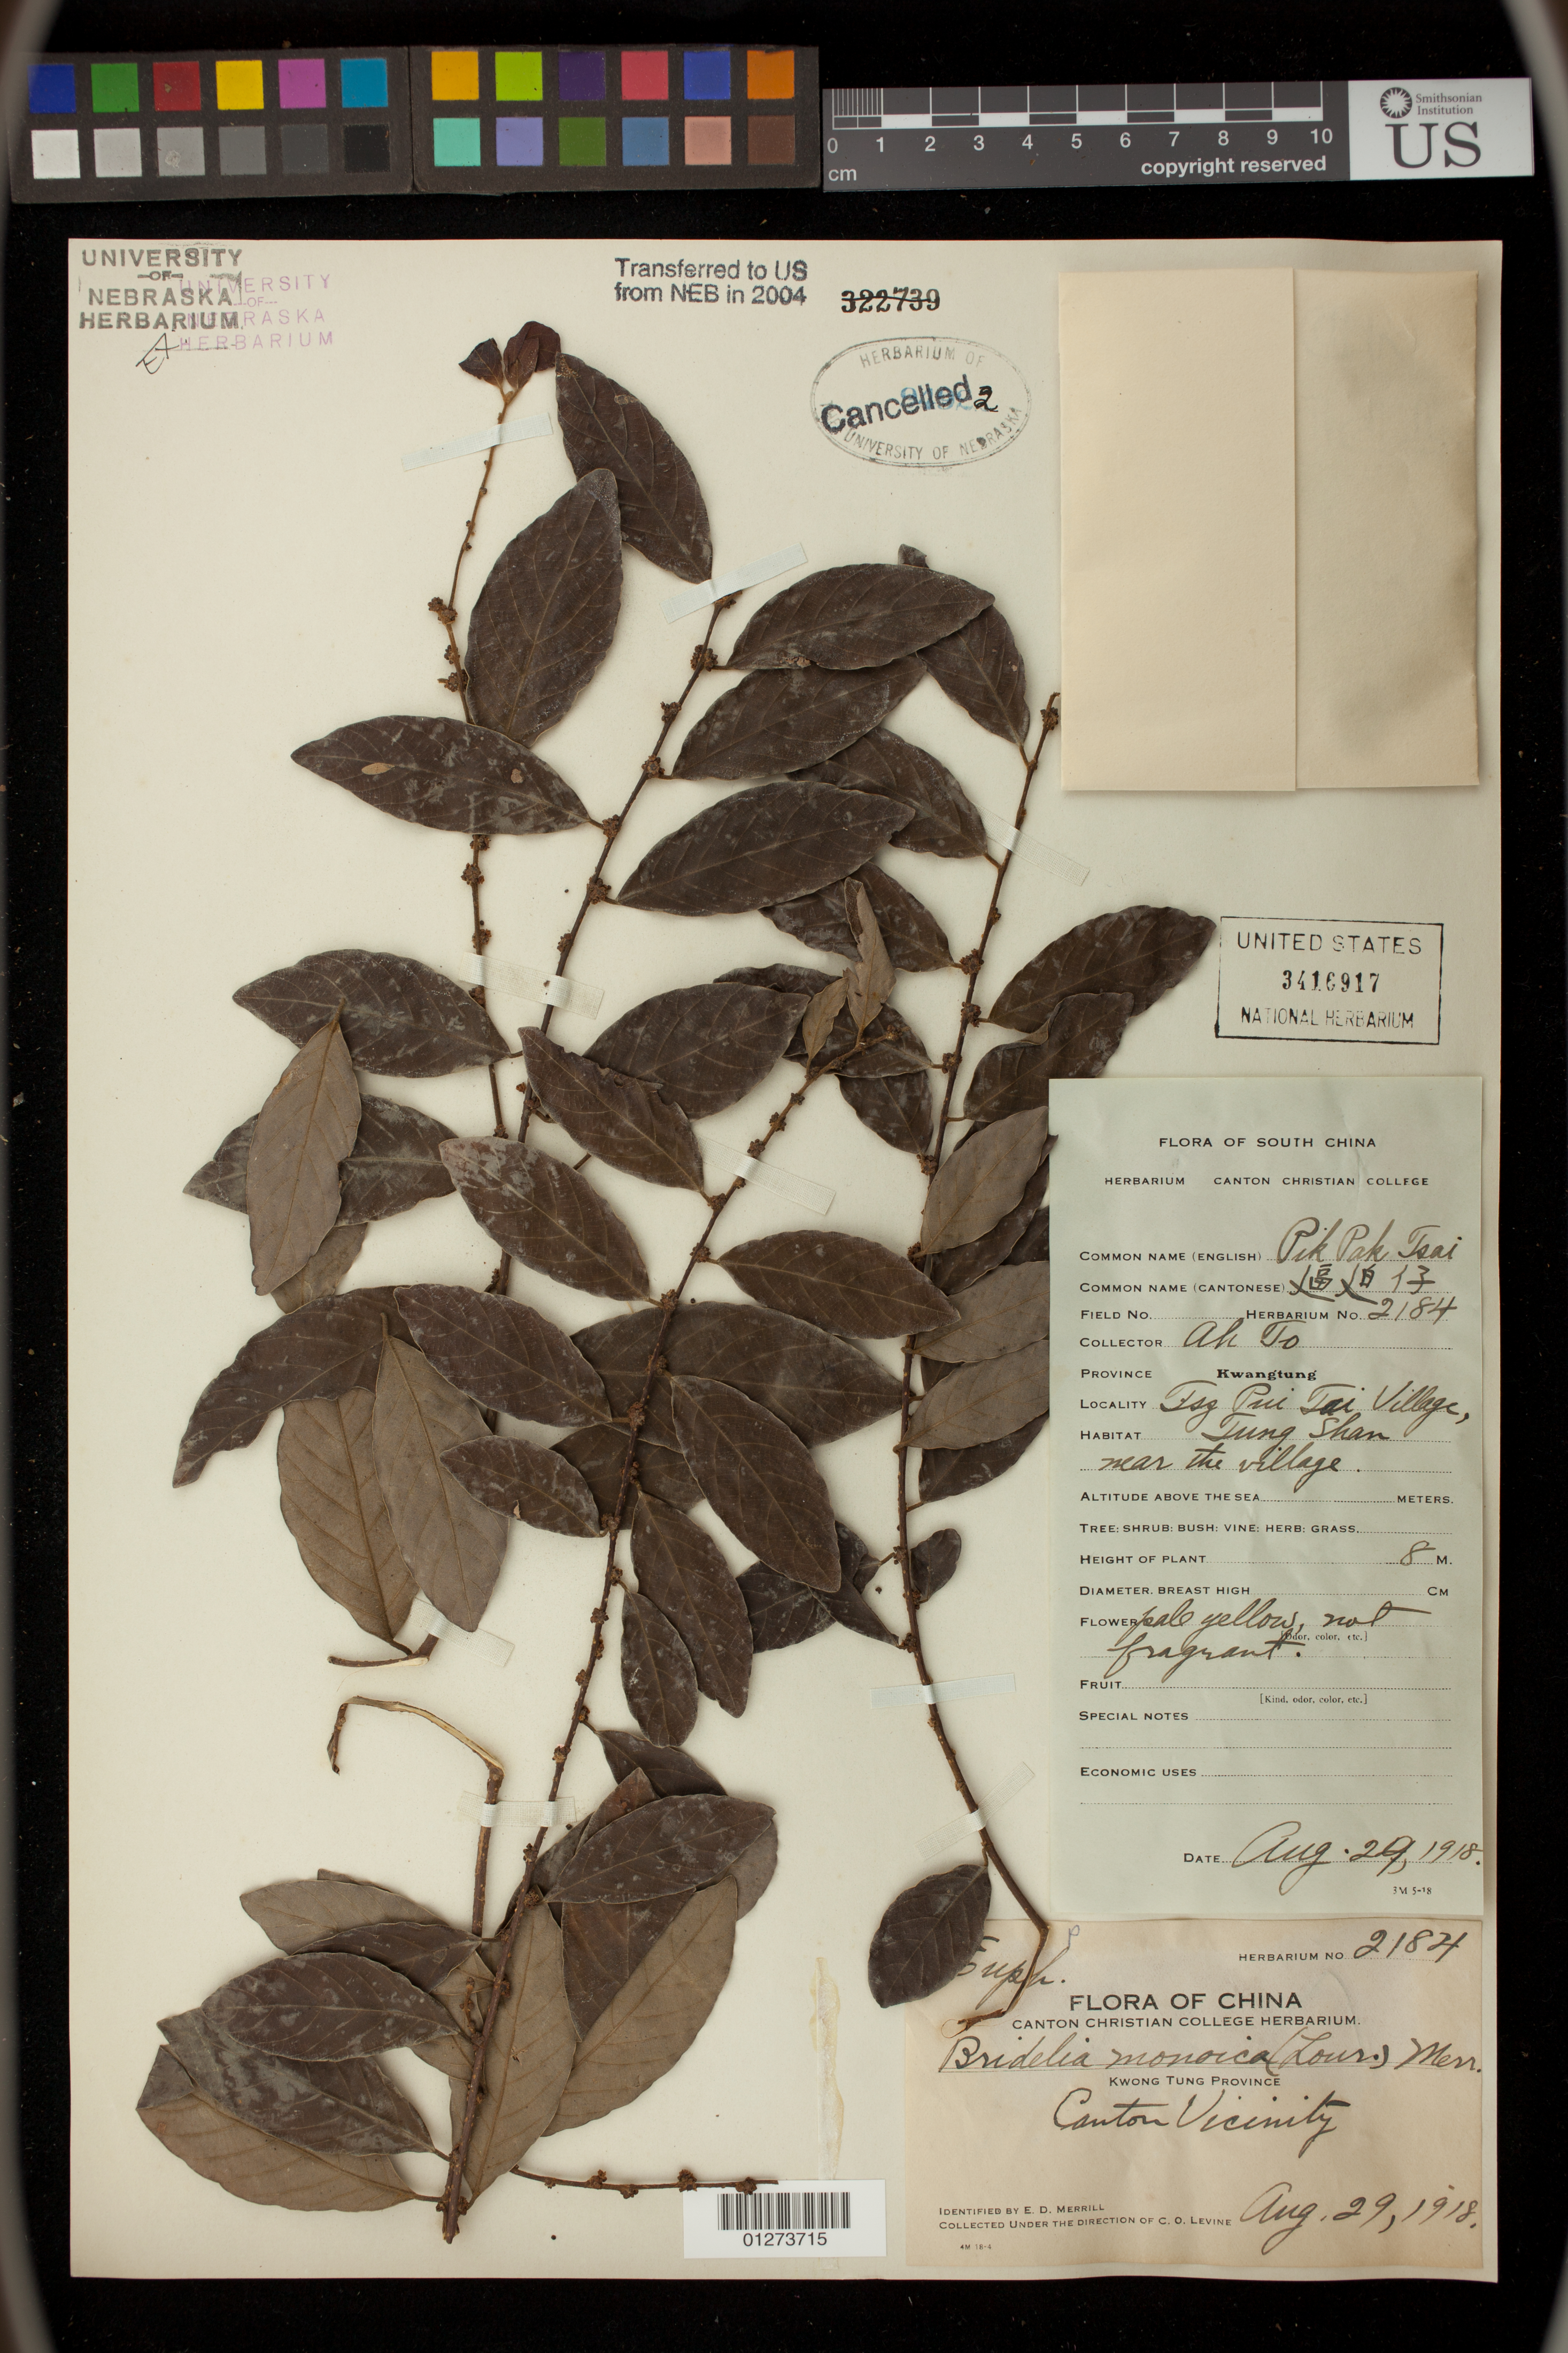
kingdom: Plantae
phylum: Tracheophyta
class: Magnoliopsida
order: Malpighiales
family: Phyllanthaceae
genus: Bridelia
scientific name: Bridelia monoica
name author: (Lour.) Merr.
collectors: A. To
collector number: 2184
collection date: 1918-08-29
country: China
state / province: Guangdong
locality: Canton vicinity, Kwong Tung (Kwangtung) Province. Tsz Pui Tai Village, Tung Shan.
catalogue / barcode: US 3416917